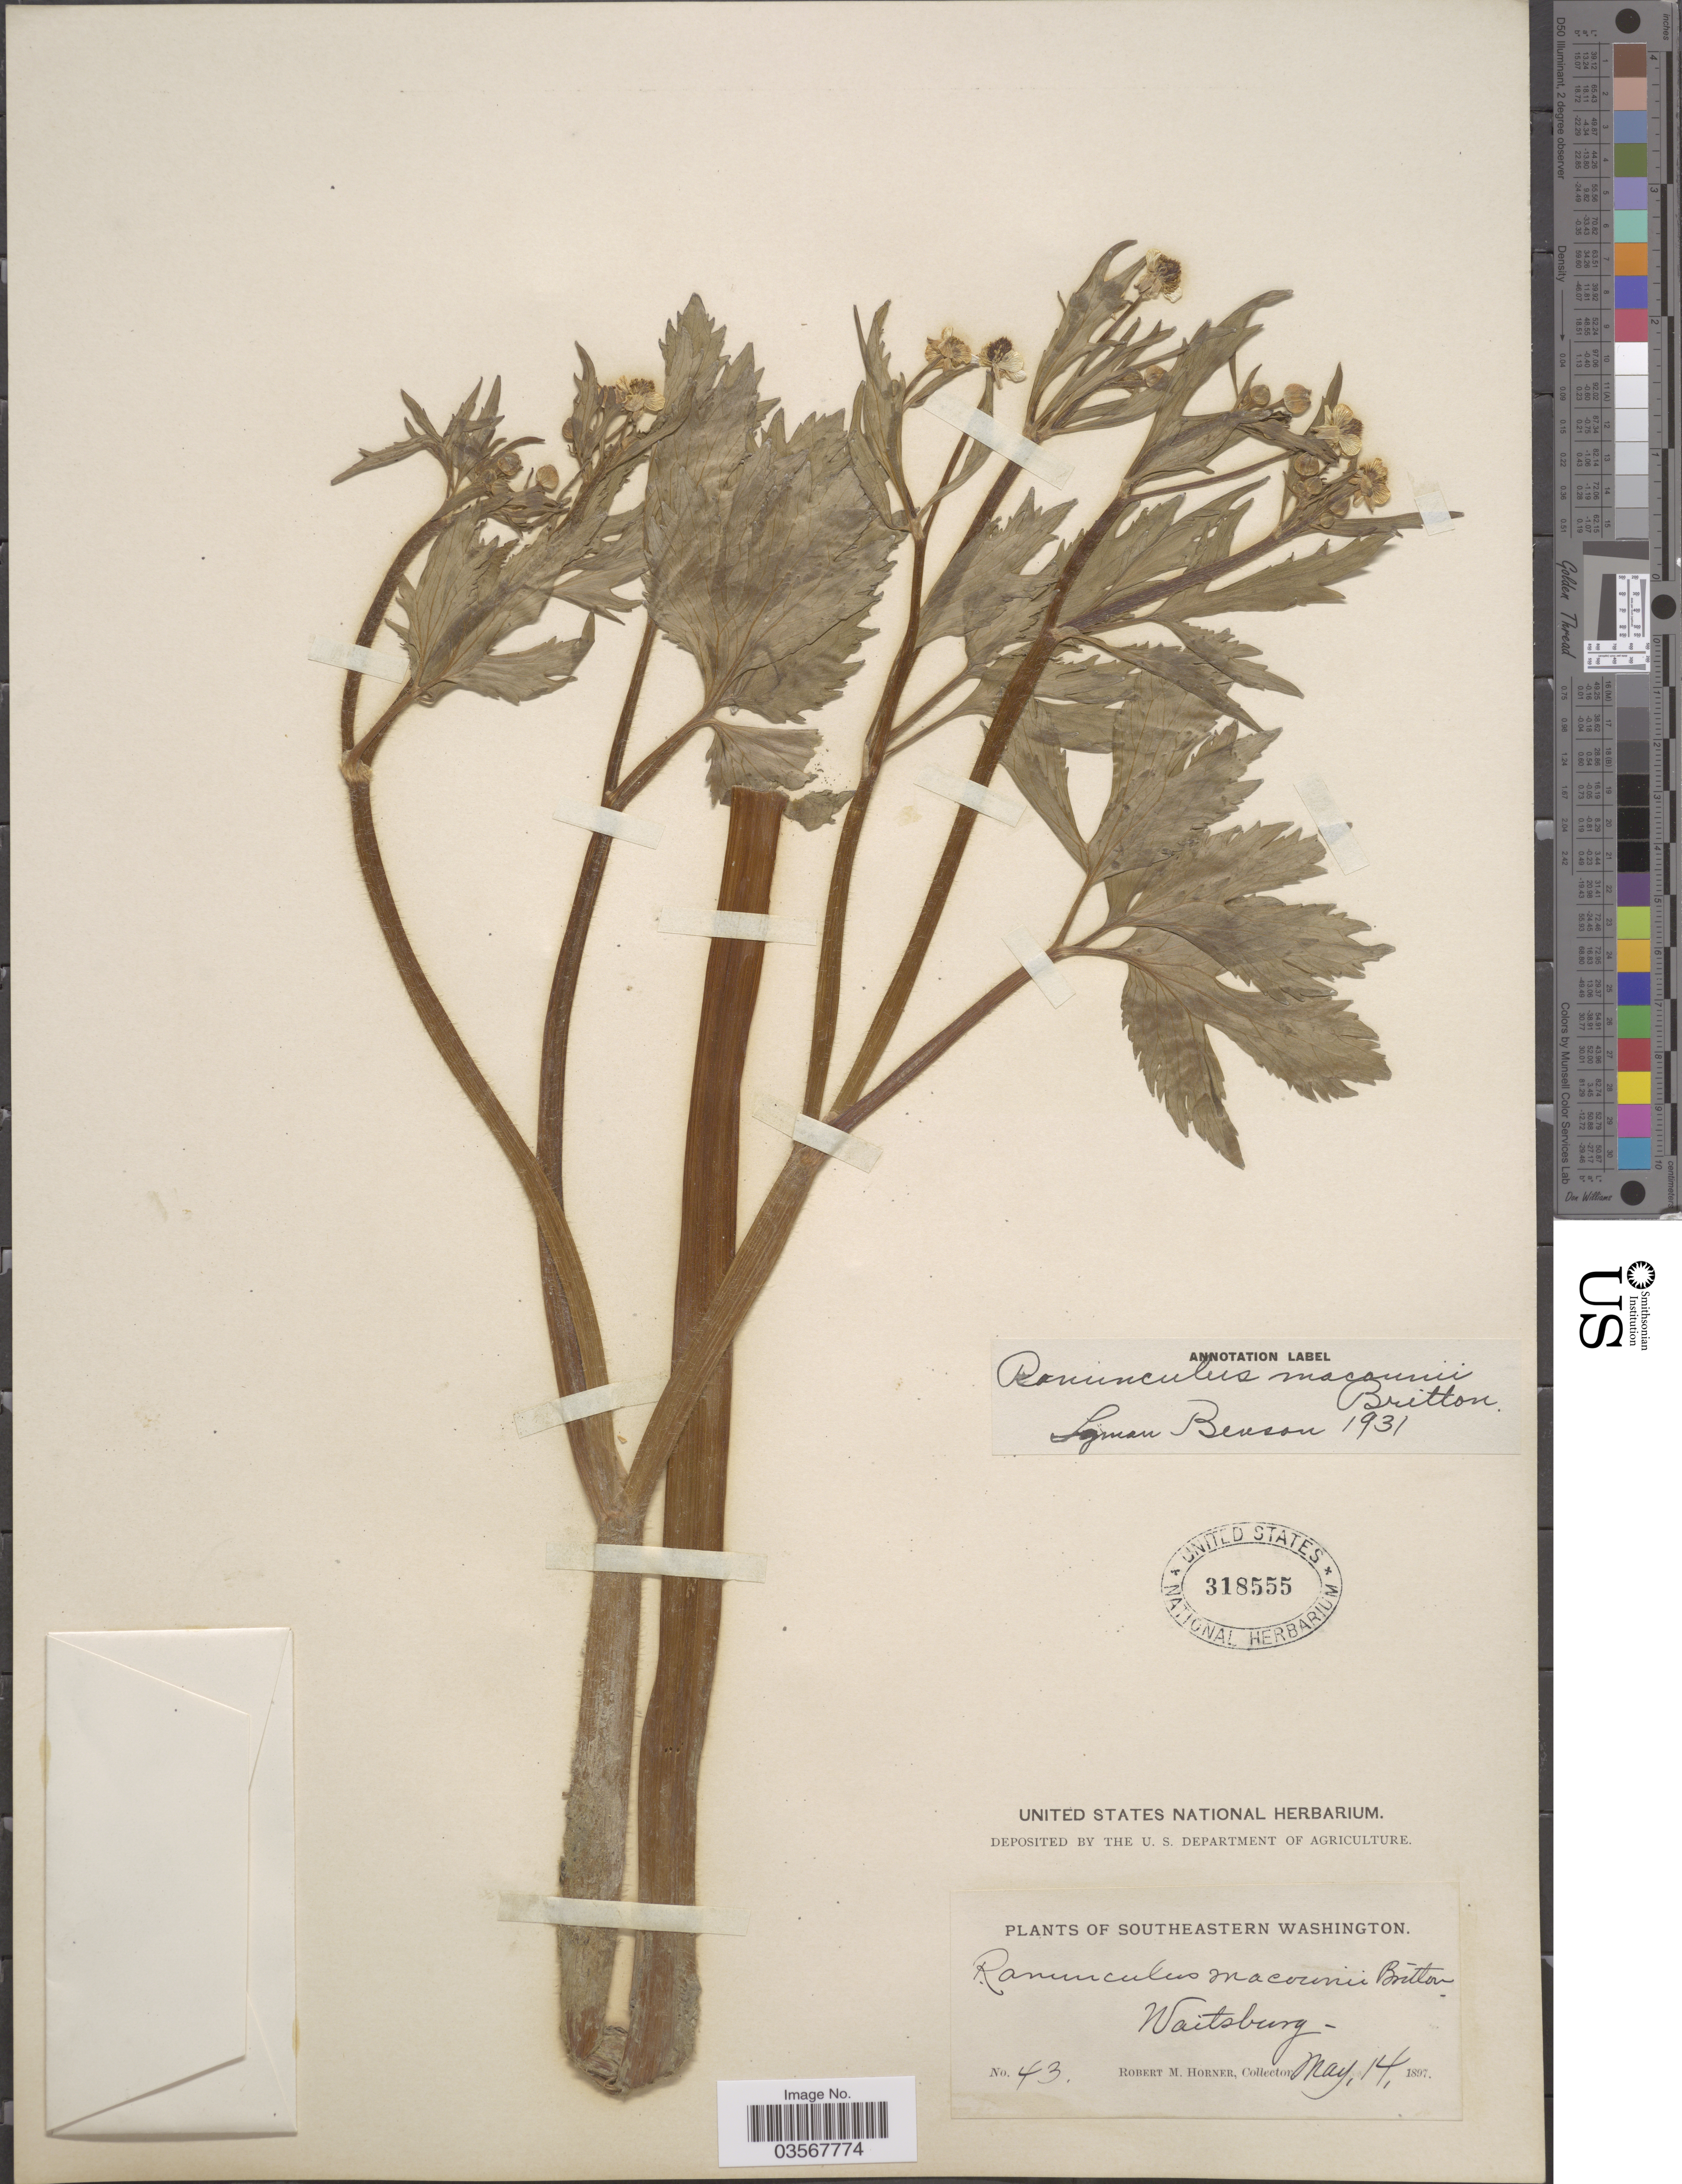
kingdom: Plantae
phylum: Tracheophyta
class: Magnoliopsida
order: Ranunculales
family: Ranunculaceae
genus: Ranunculus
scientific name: Ranunculus macounii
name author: Britton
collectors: R. Horner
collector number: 43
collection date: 1897-05-14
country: United States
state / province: Washington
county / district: Walla Walla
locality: Southeastern Washington. Waitsburg.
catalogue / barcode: US 318555